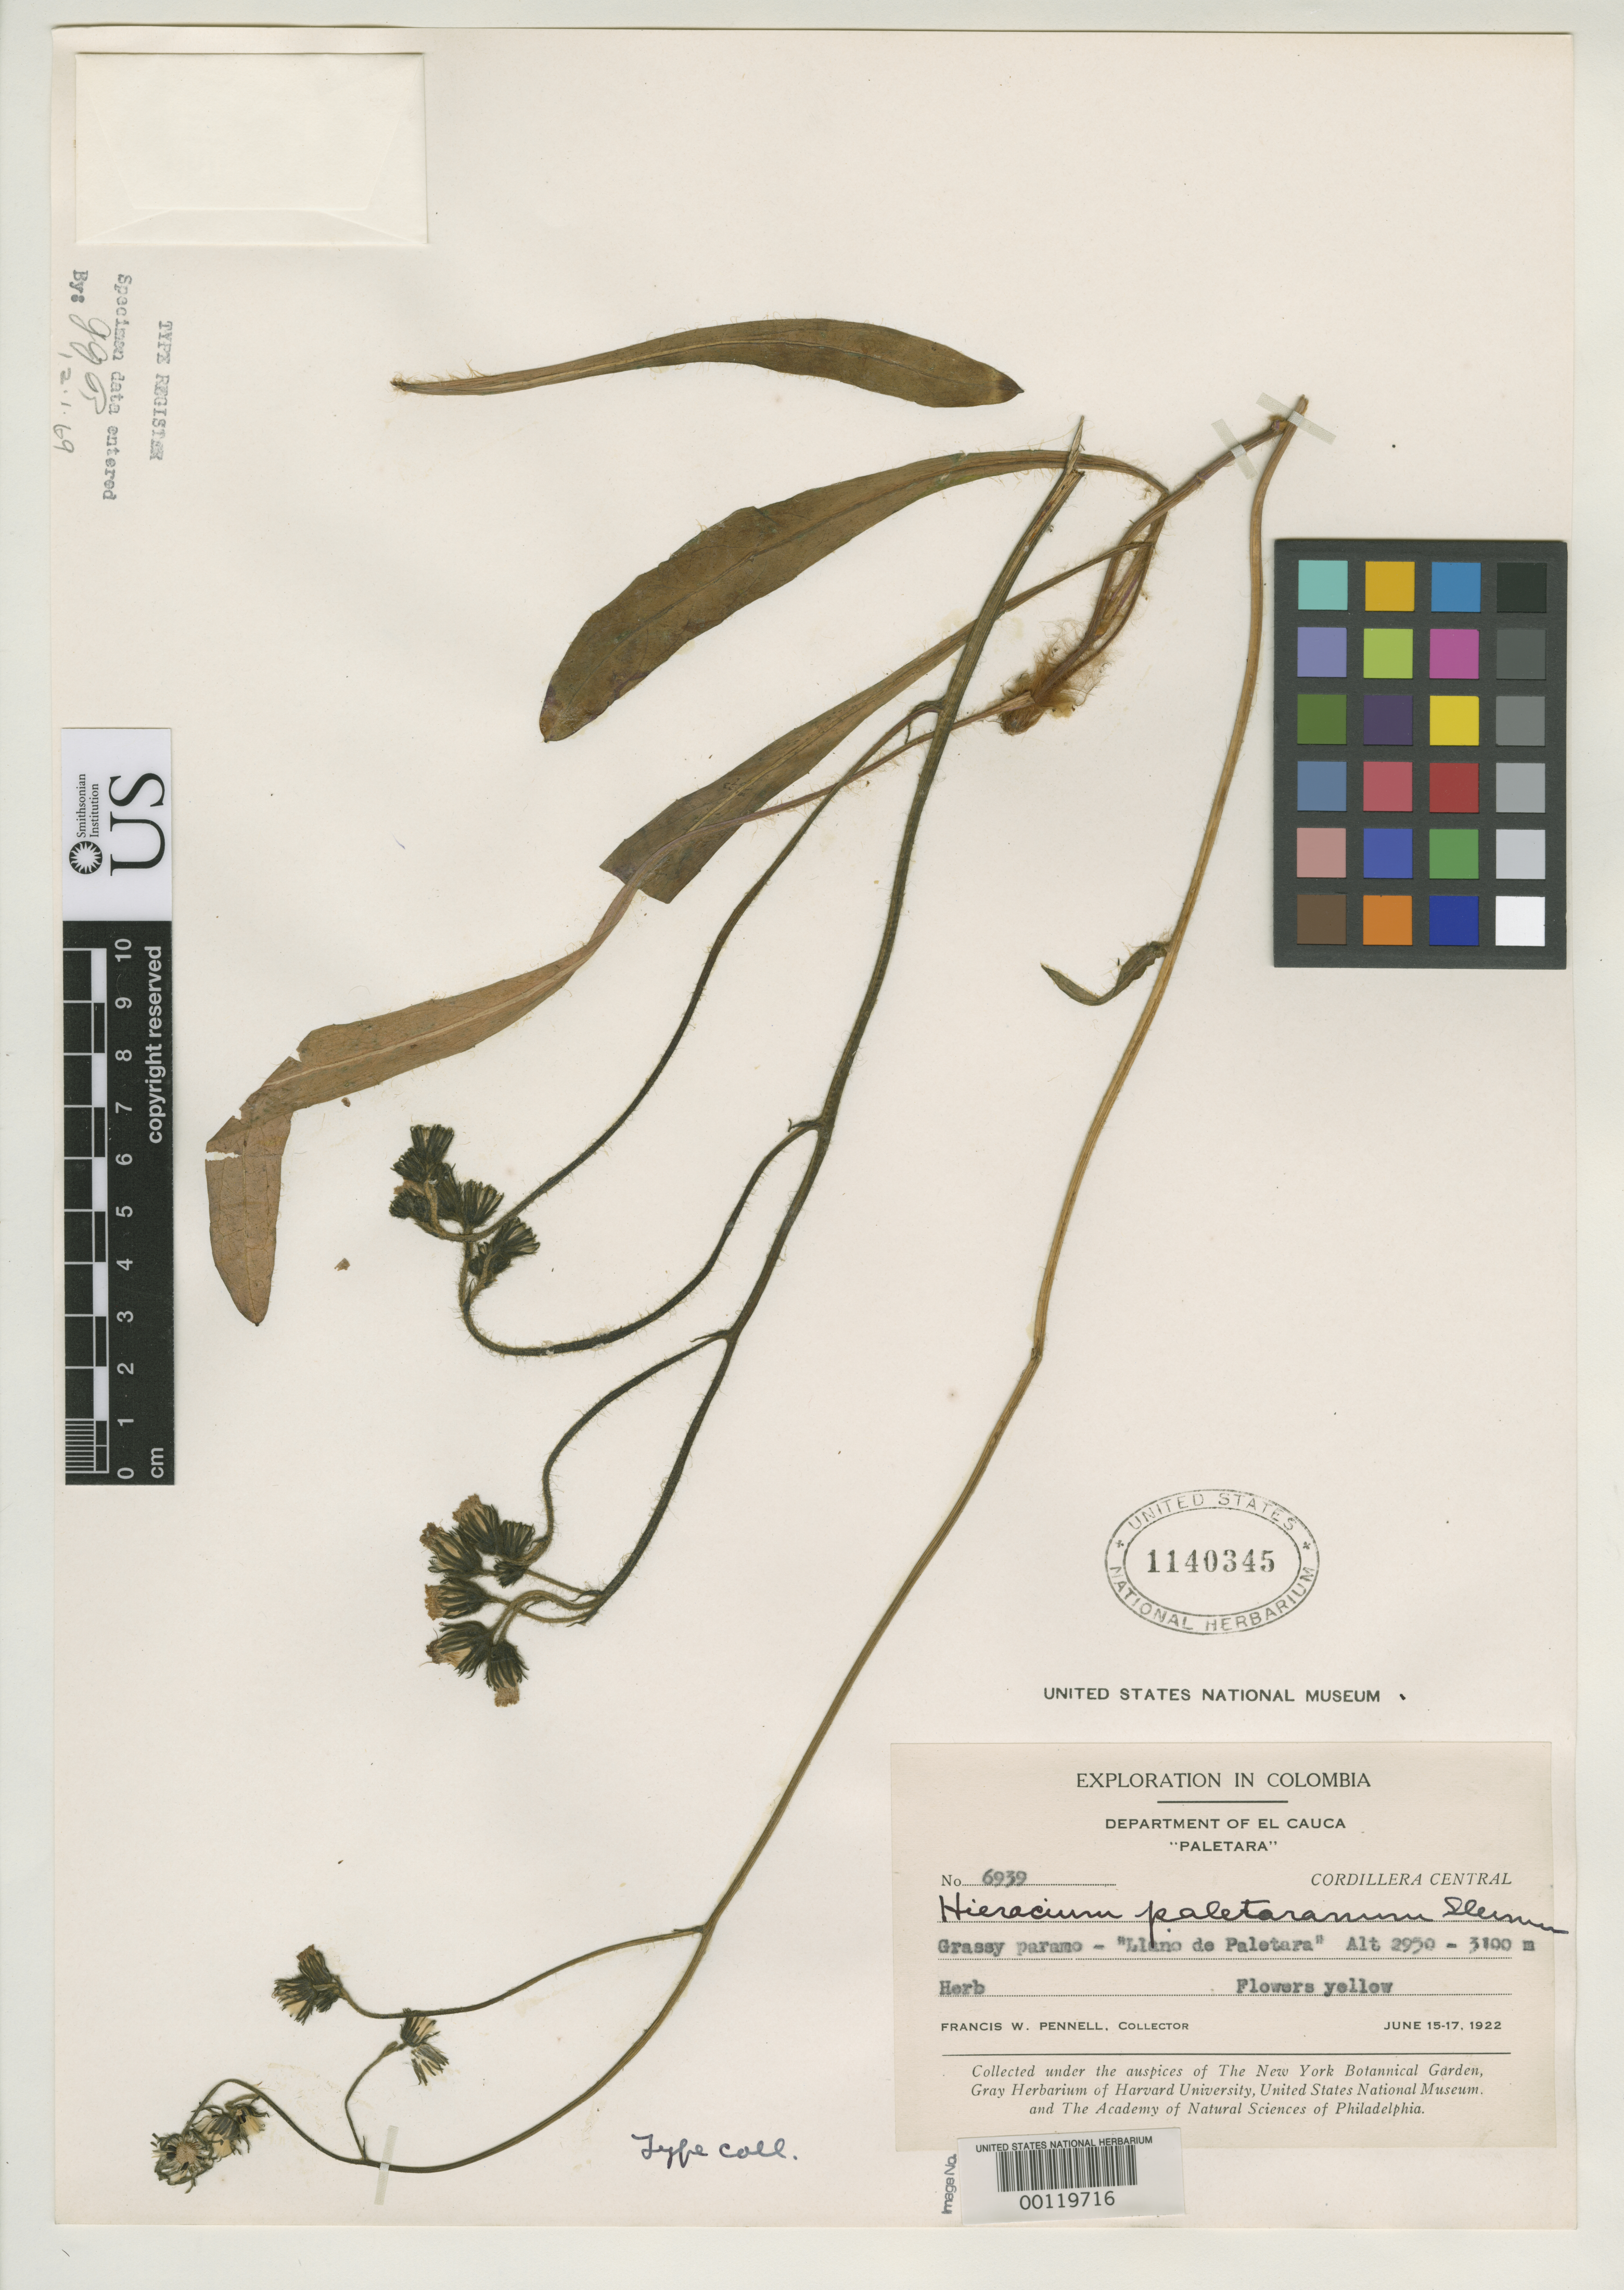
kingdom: Plantae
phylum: Tracheophyta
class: Magnoliopsida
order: Asterales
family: Asteraceae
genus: Hieracium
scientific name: Hieracium paletaranum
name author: Sleumer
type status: Isotype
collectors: F. W. Pennell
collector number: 6939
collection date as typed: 15 Jun 1922 to 17 Jun 1922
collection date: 1922-06-15/1922-06-17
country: Colombia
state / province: Cauca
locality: Llano de Paletara.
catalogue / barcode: US 1140345